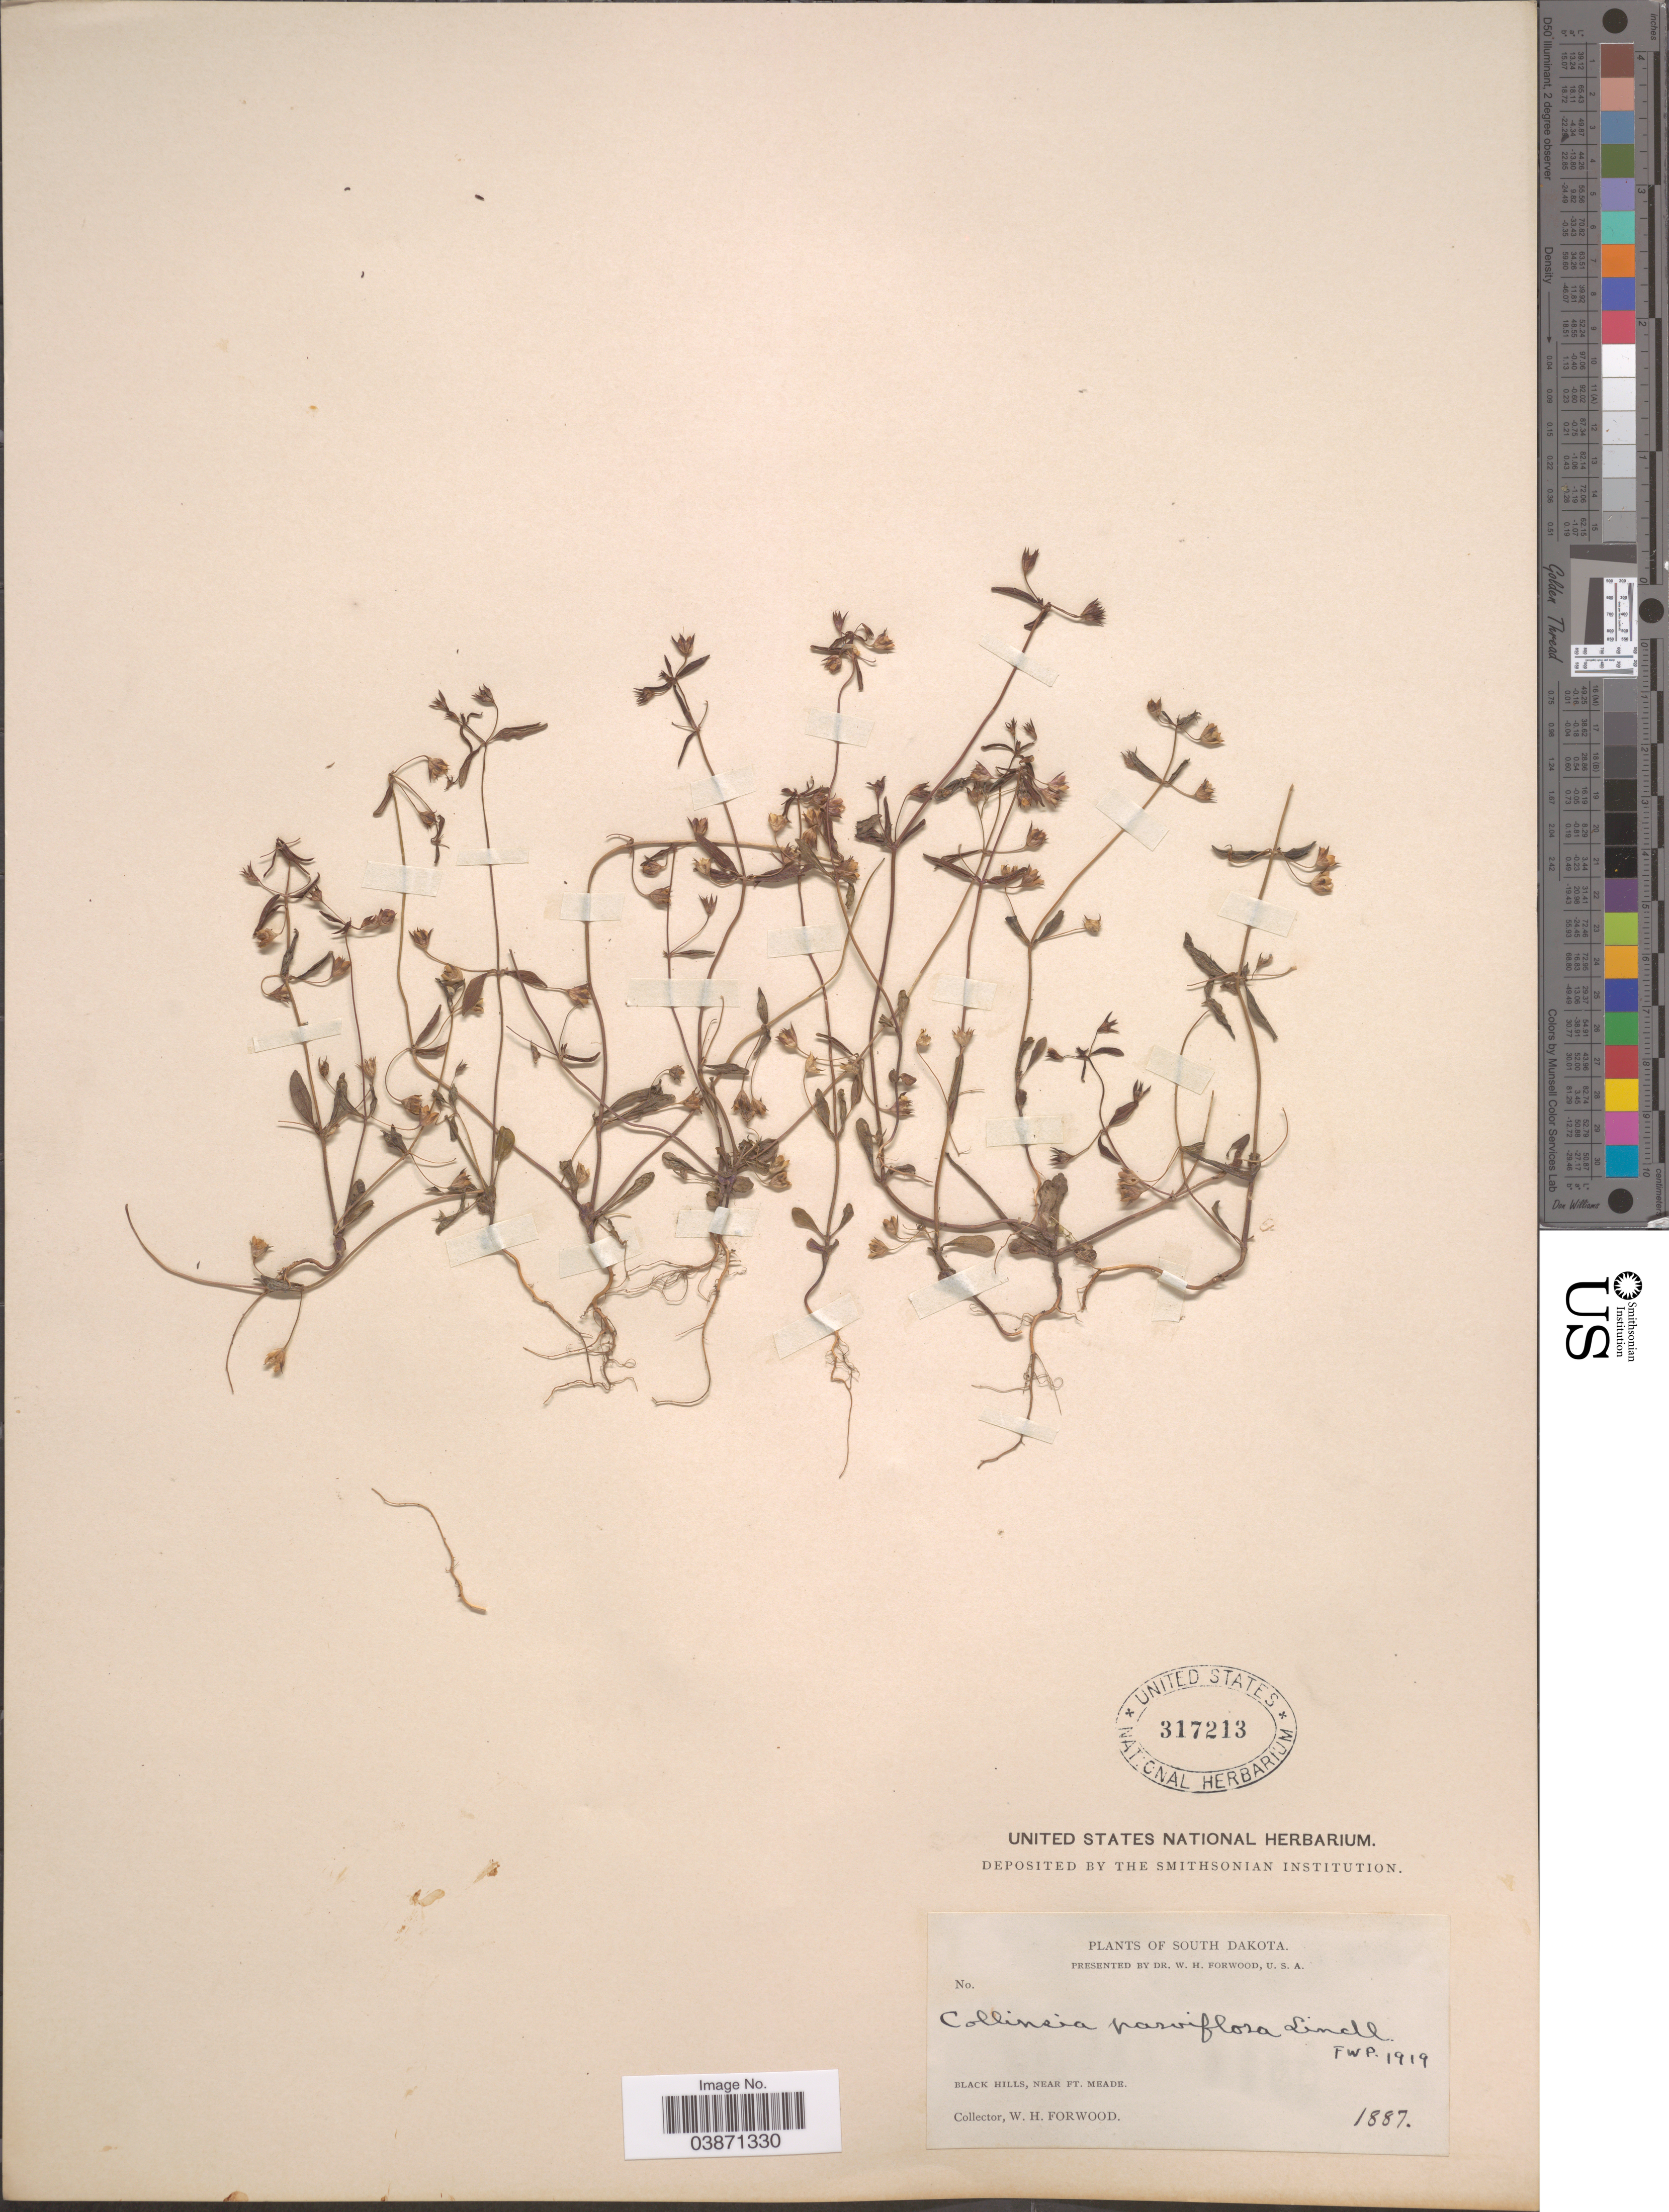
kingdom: Plantae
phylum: Tracheophyta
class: Magnoliopsida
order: Lamiales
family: Plantaginaceae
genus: Collinsia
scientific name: Collinsia parviflora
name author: Douglas ex Lindl.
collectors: W. Forwood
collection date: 1887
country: United States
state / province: South Dakota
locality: Black Hills, near Ft. Meade.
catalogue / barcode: US 317213